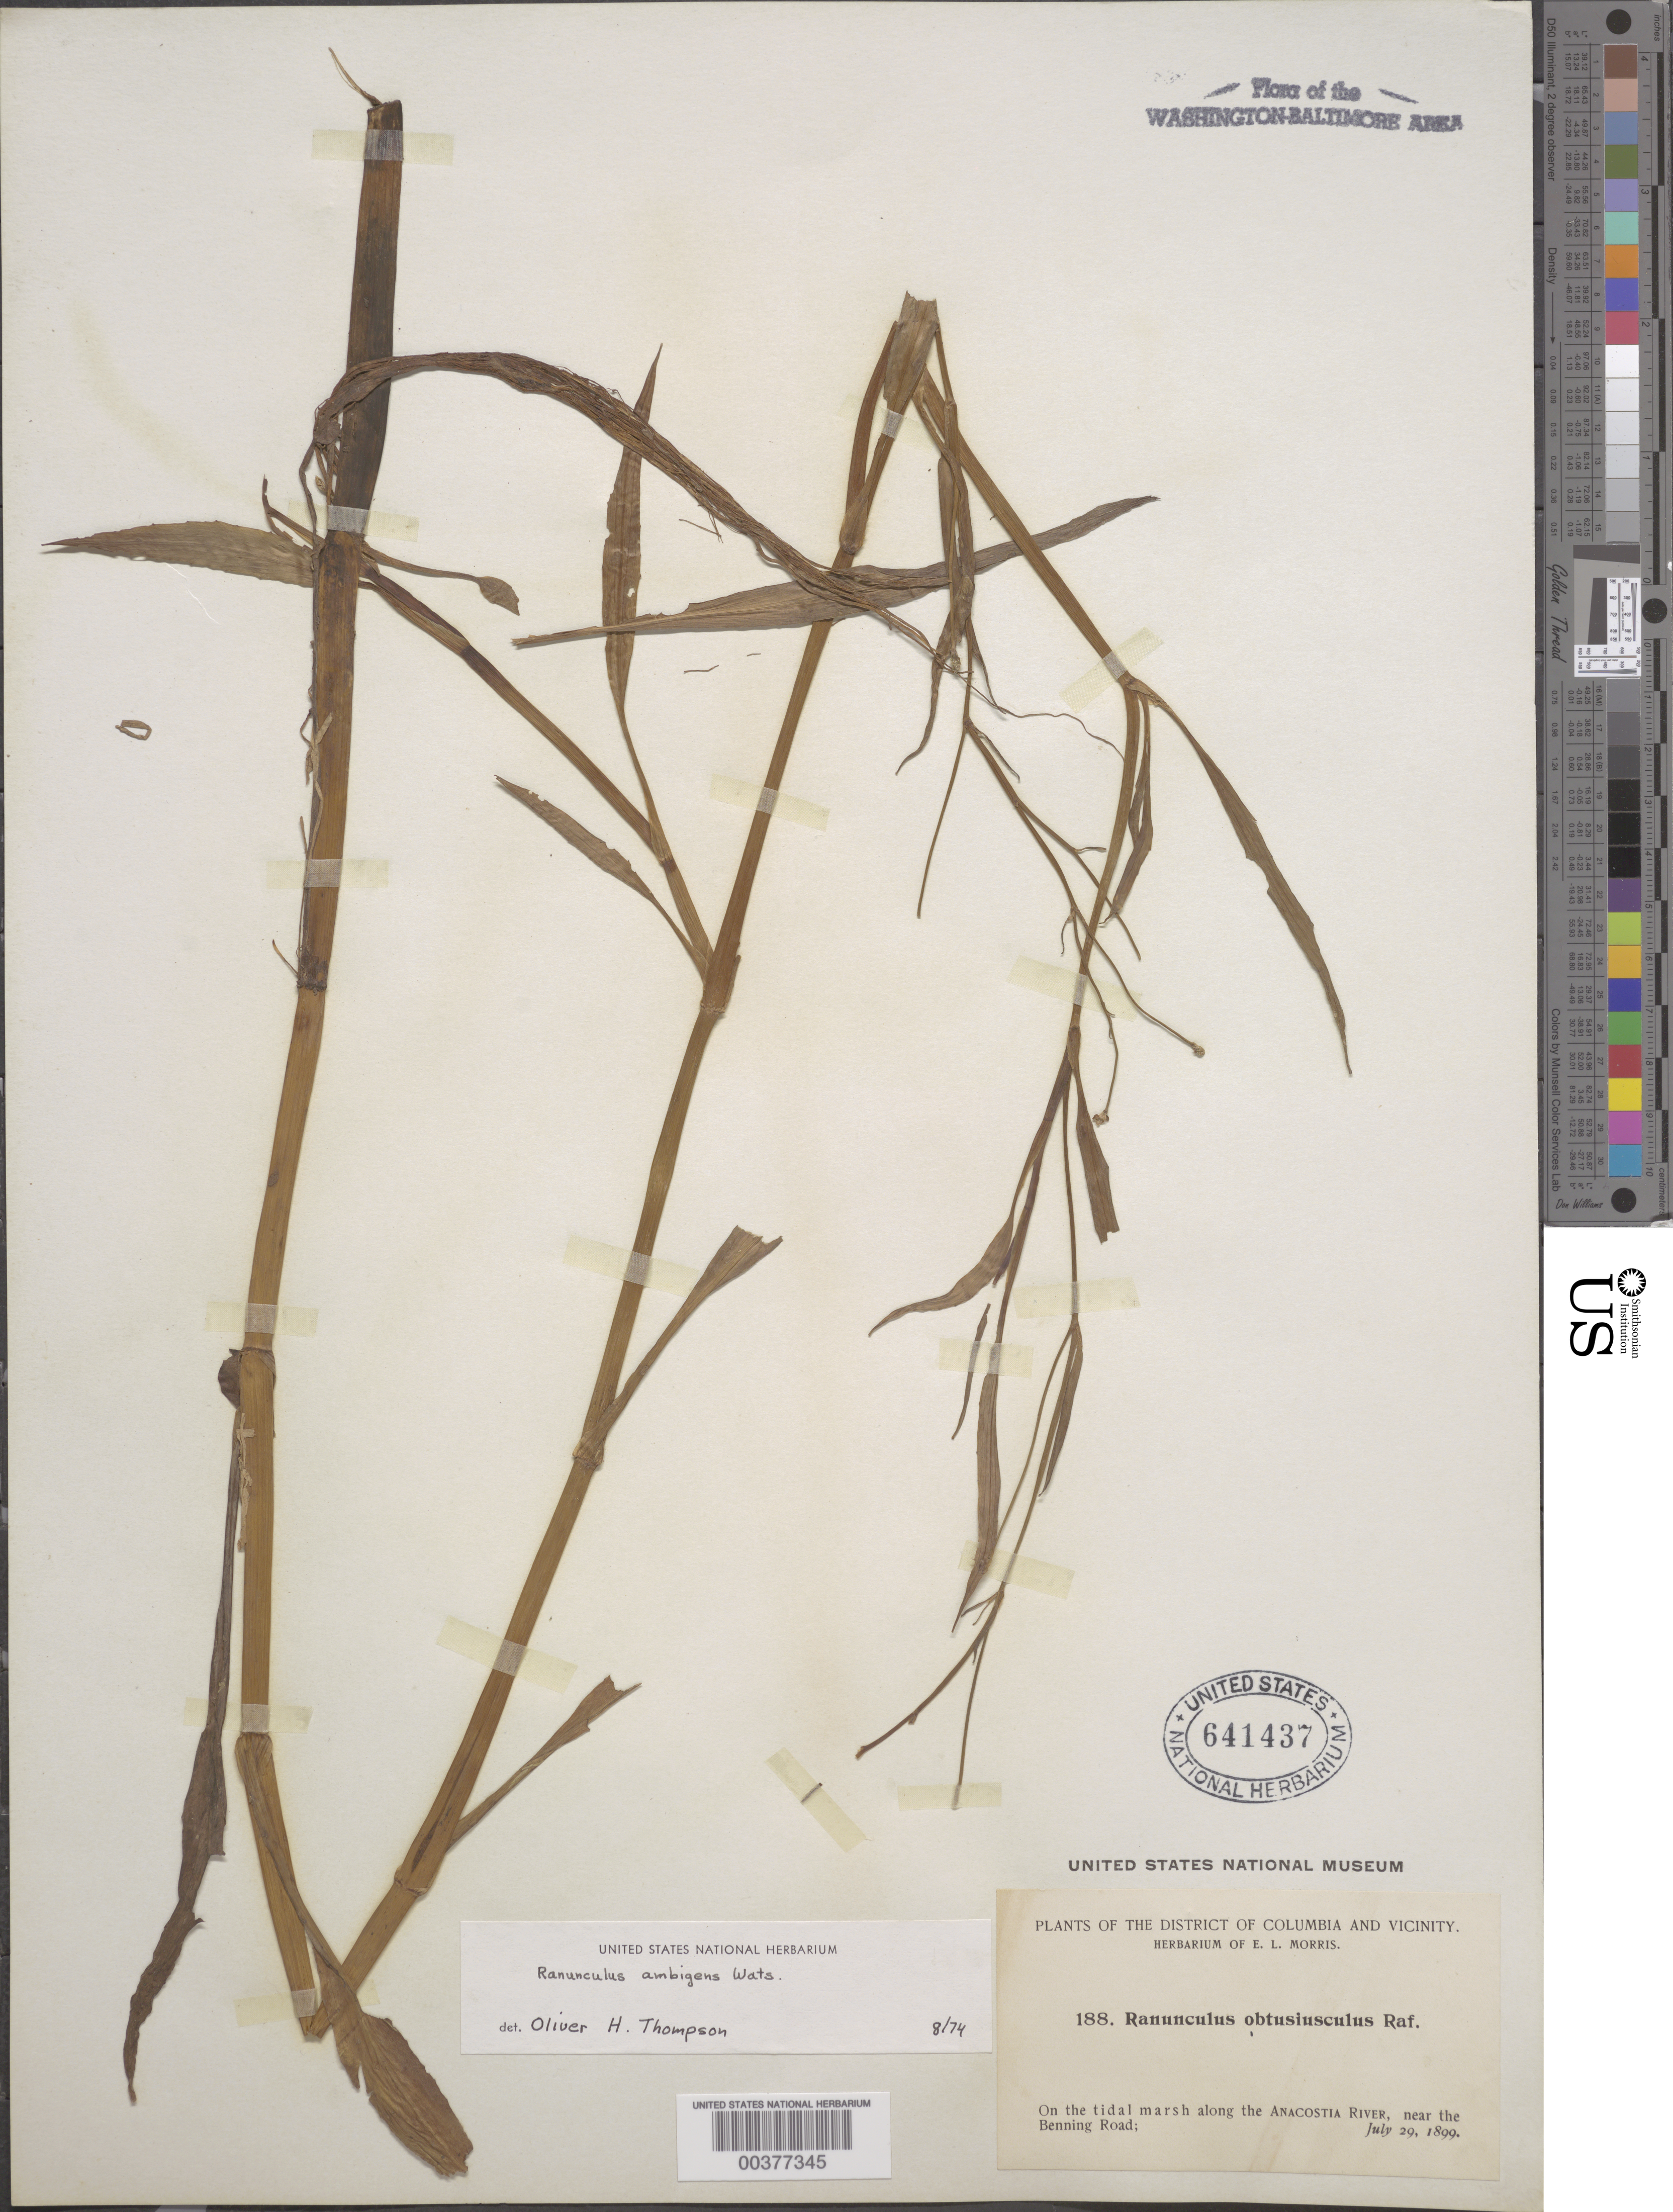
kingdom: Plantae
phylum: Tracheophyta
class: Magnoliopsida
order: Ranunculales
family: Ranunculaceae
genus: Ranunculus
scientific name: Ranunculus ambigens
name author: S. Watson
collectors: E. L. Morris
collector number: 188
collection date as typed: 29 Jul 1899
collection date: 1899-07-29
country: United States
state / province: District of Columbia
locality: Anacostia River near Benning road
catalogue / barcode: US 641437